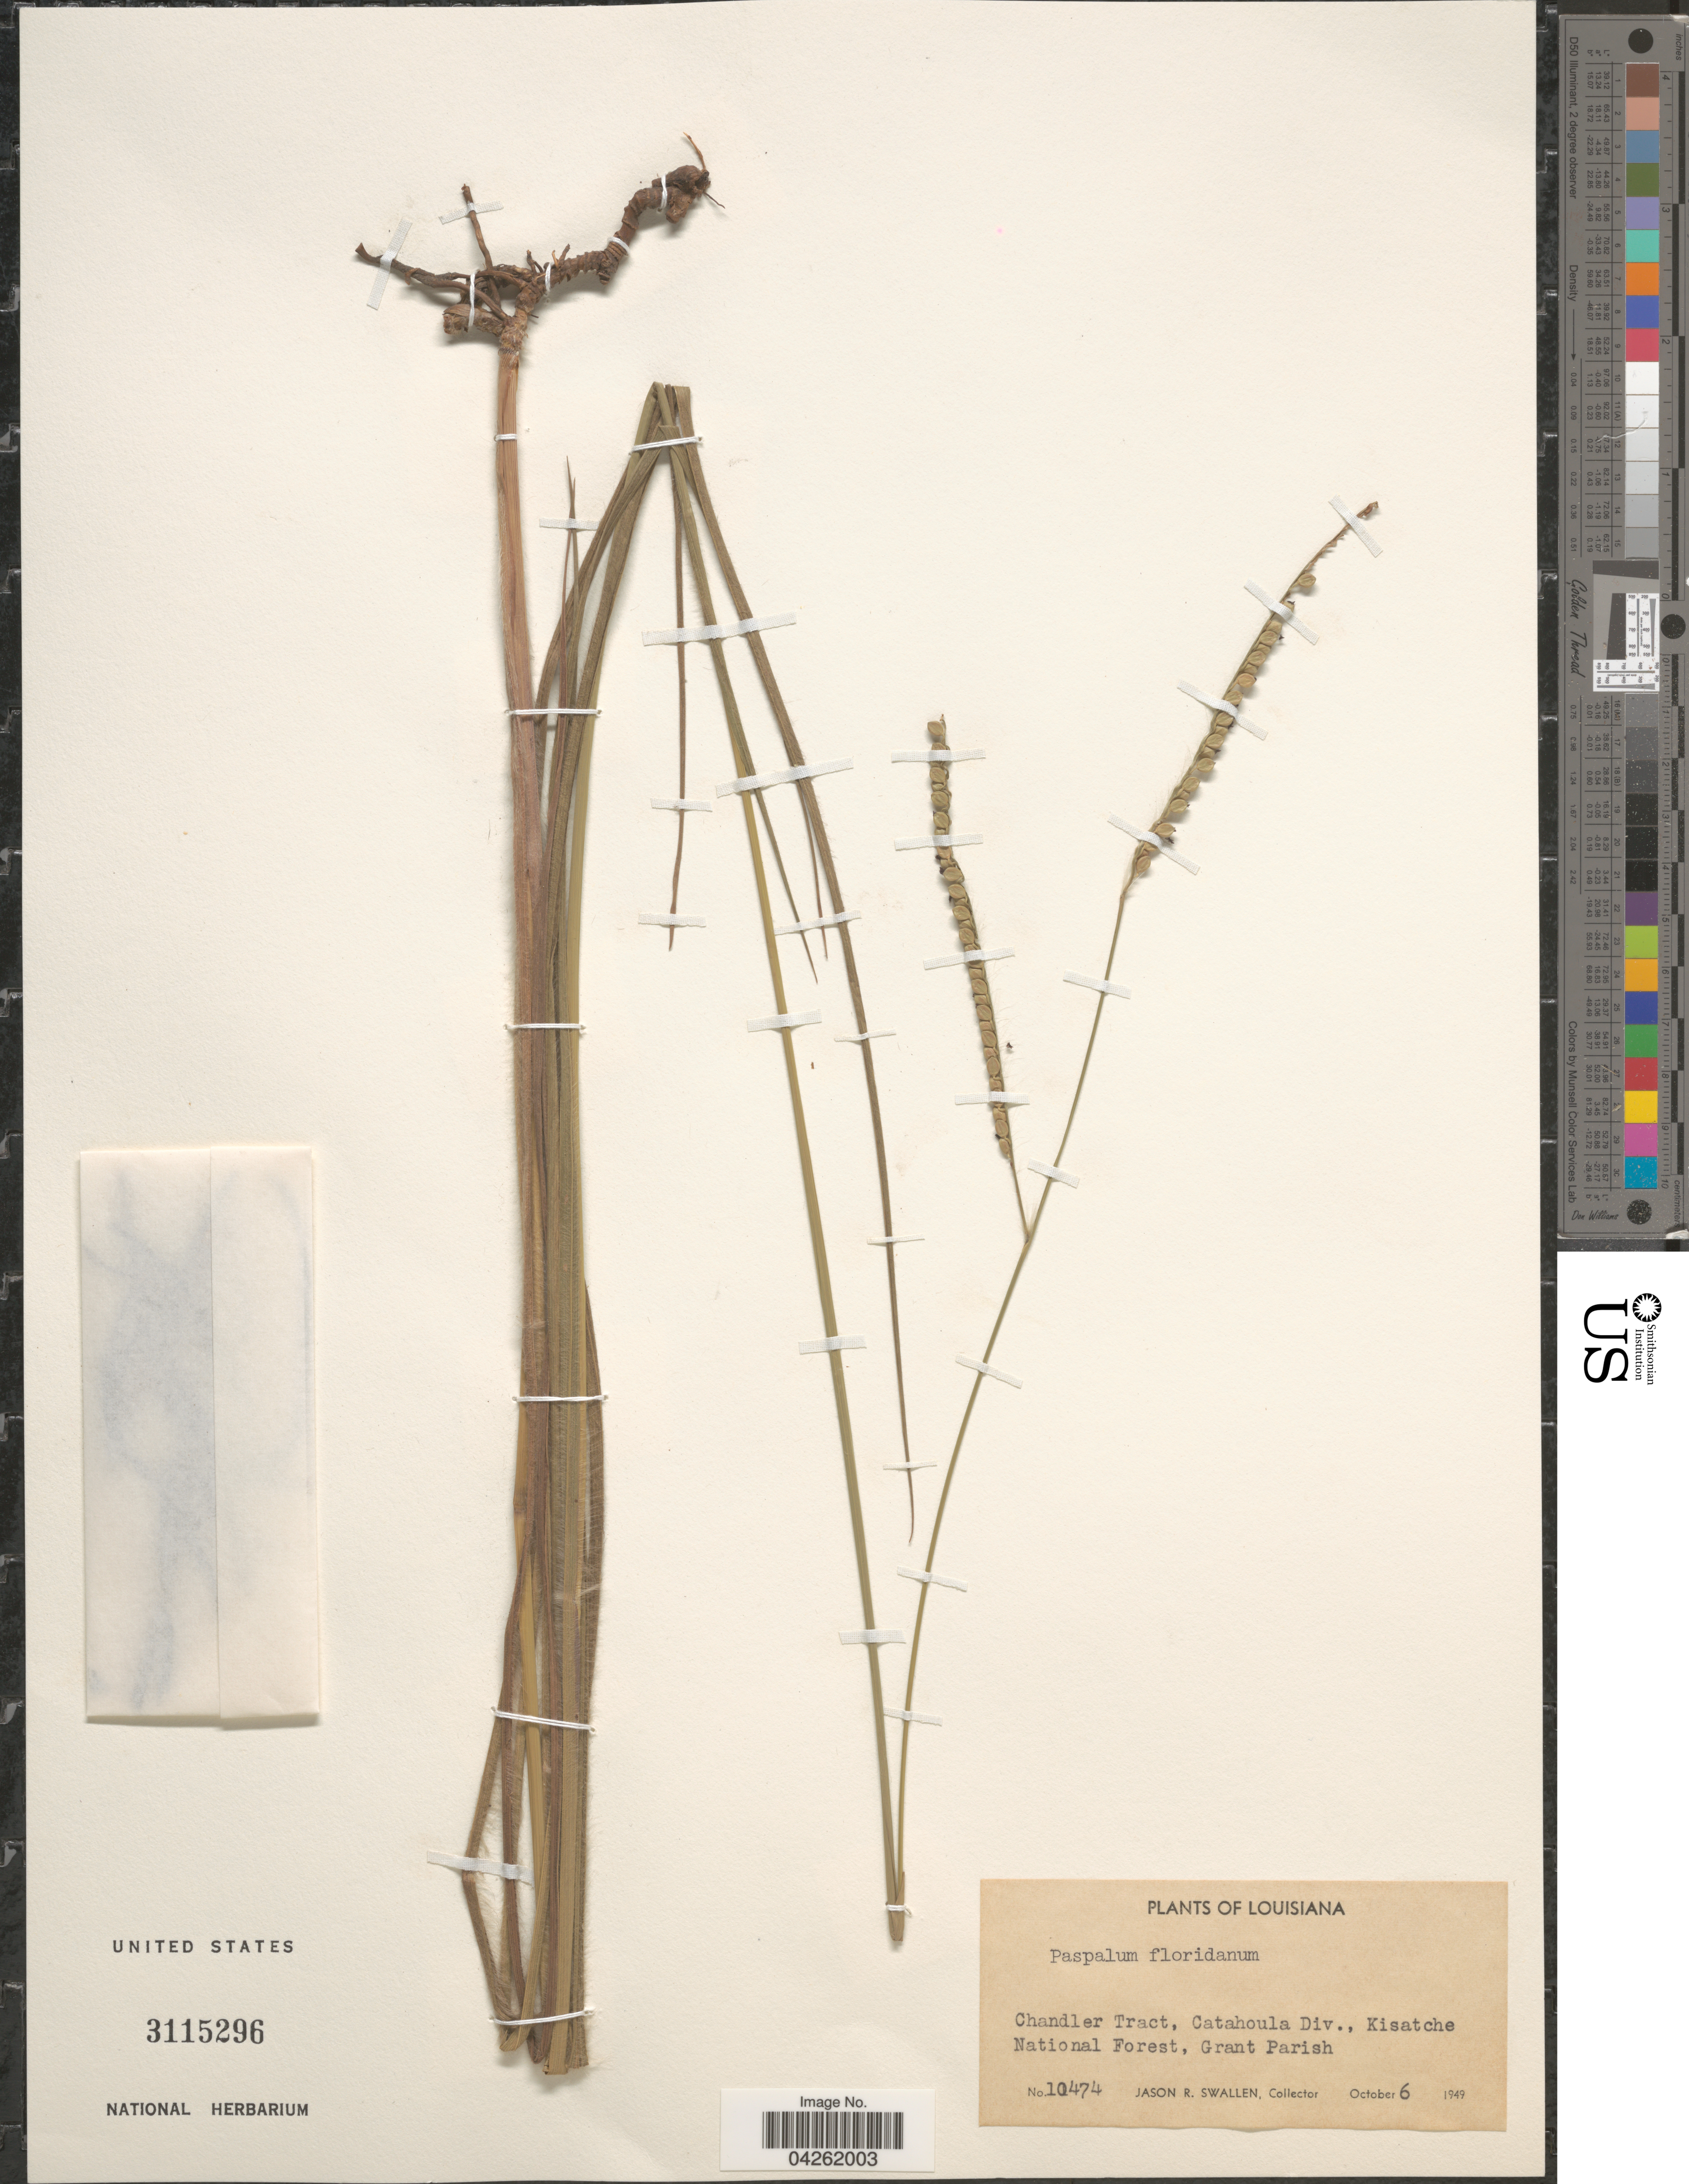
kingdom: Plantae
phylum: Tracheophyta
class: Liliopsida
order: Poales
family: Poaceae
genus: Paspalum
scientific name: Paspalum floridanum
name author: Michx.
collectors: J. R. Swallen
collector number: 10474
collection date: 1949-10-06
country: United States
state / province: Louisiana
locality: Chandler Tract, Catahoula Div., Kisatche National Forest, Grant Parish.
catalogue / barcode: US 3115296